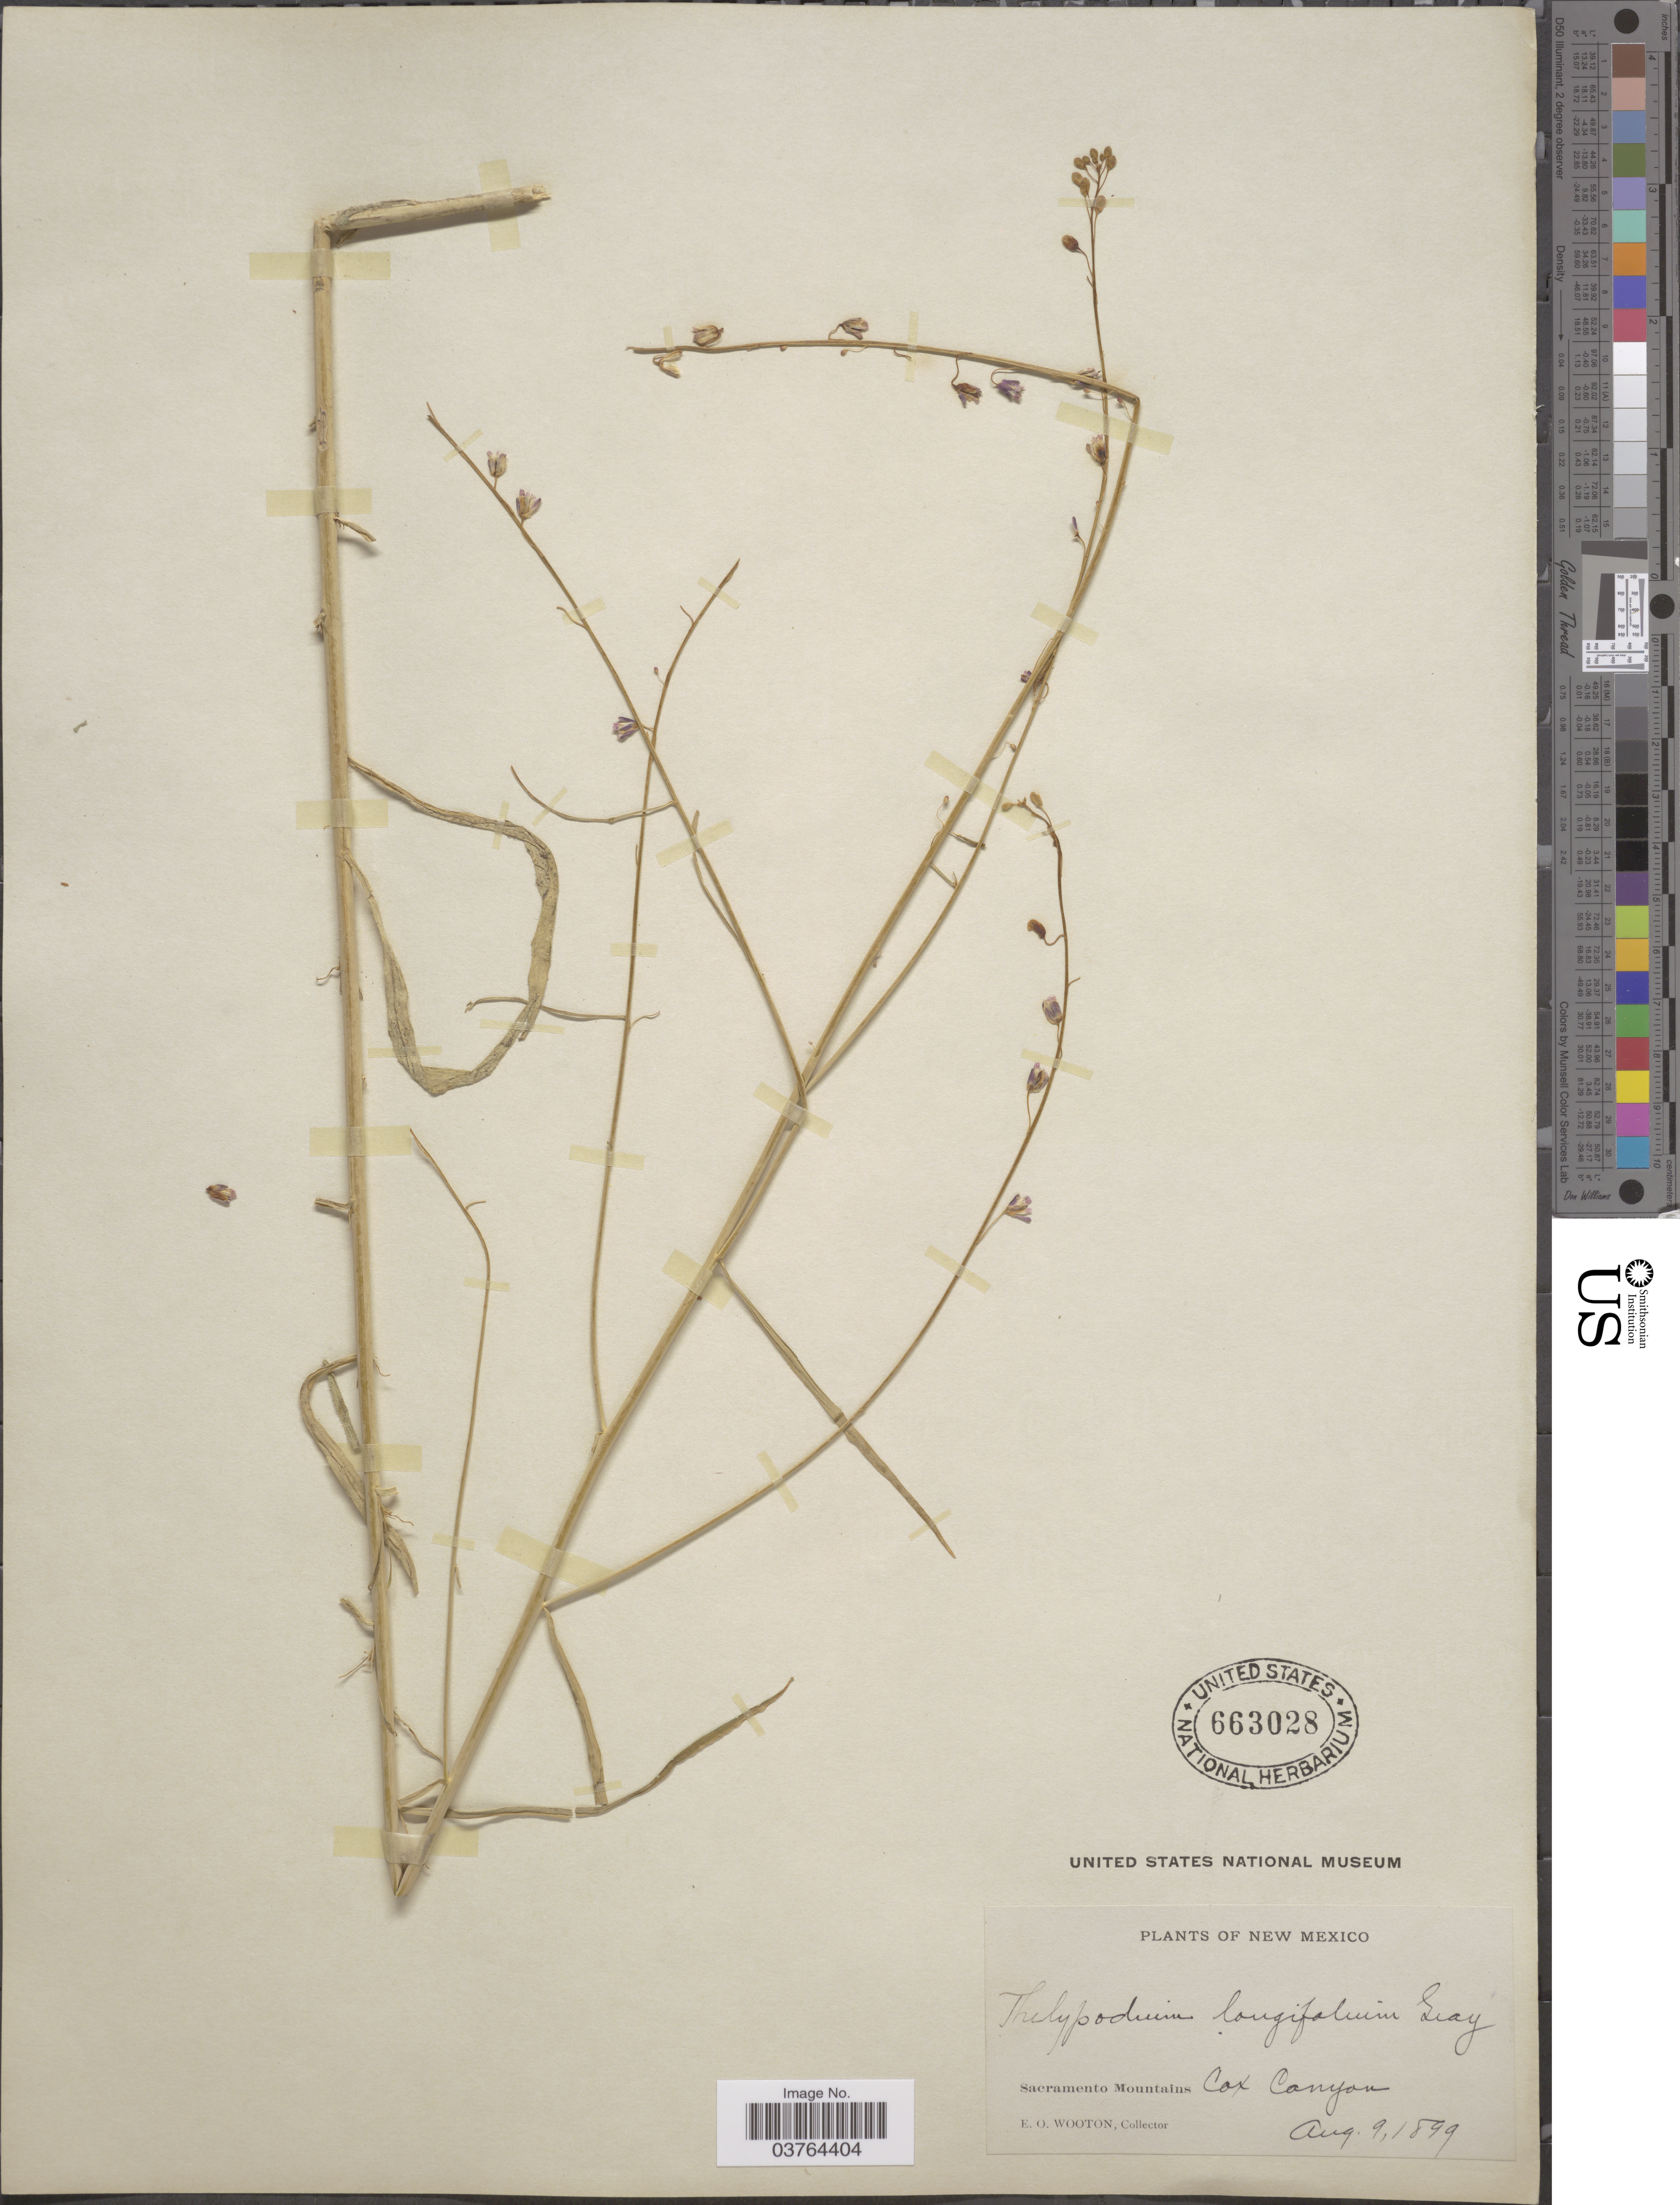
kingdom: Plantae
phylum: Tracheophyta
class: Magnoliopsida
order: Brassicales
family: Brassicaceae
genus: Pennellia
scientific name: Pennellia longifolia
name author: (Benth.) Rollins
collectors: E. O. Wooton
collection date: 1899-08-09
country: United States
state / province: New Mexico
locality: Sacramento Mountains. Cox Canyon.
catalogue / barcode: US 663028